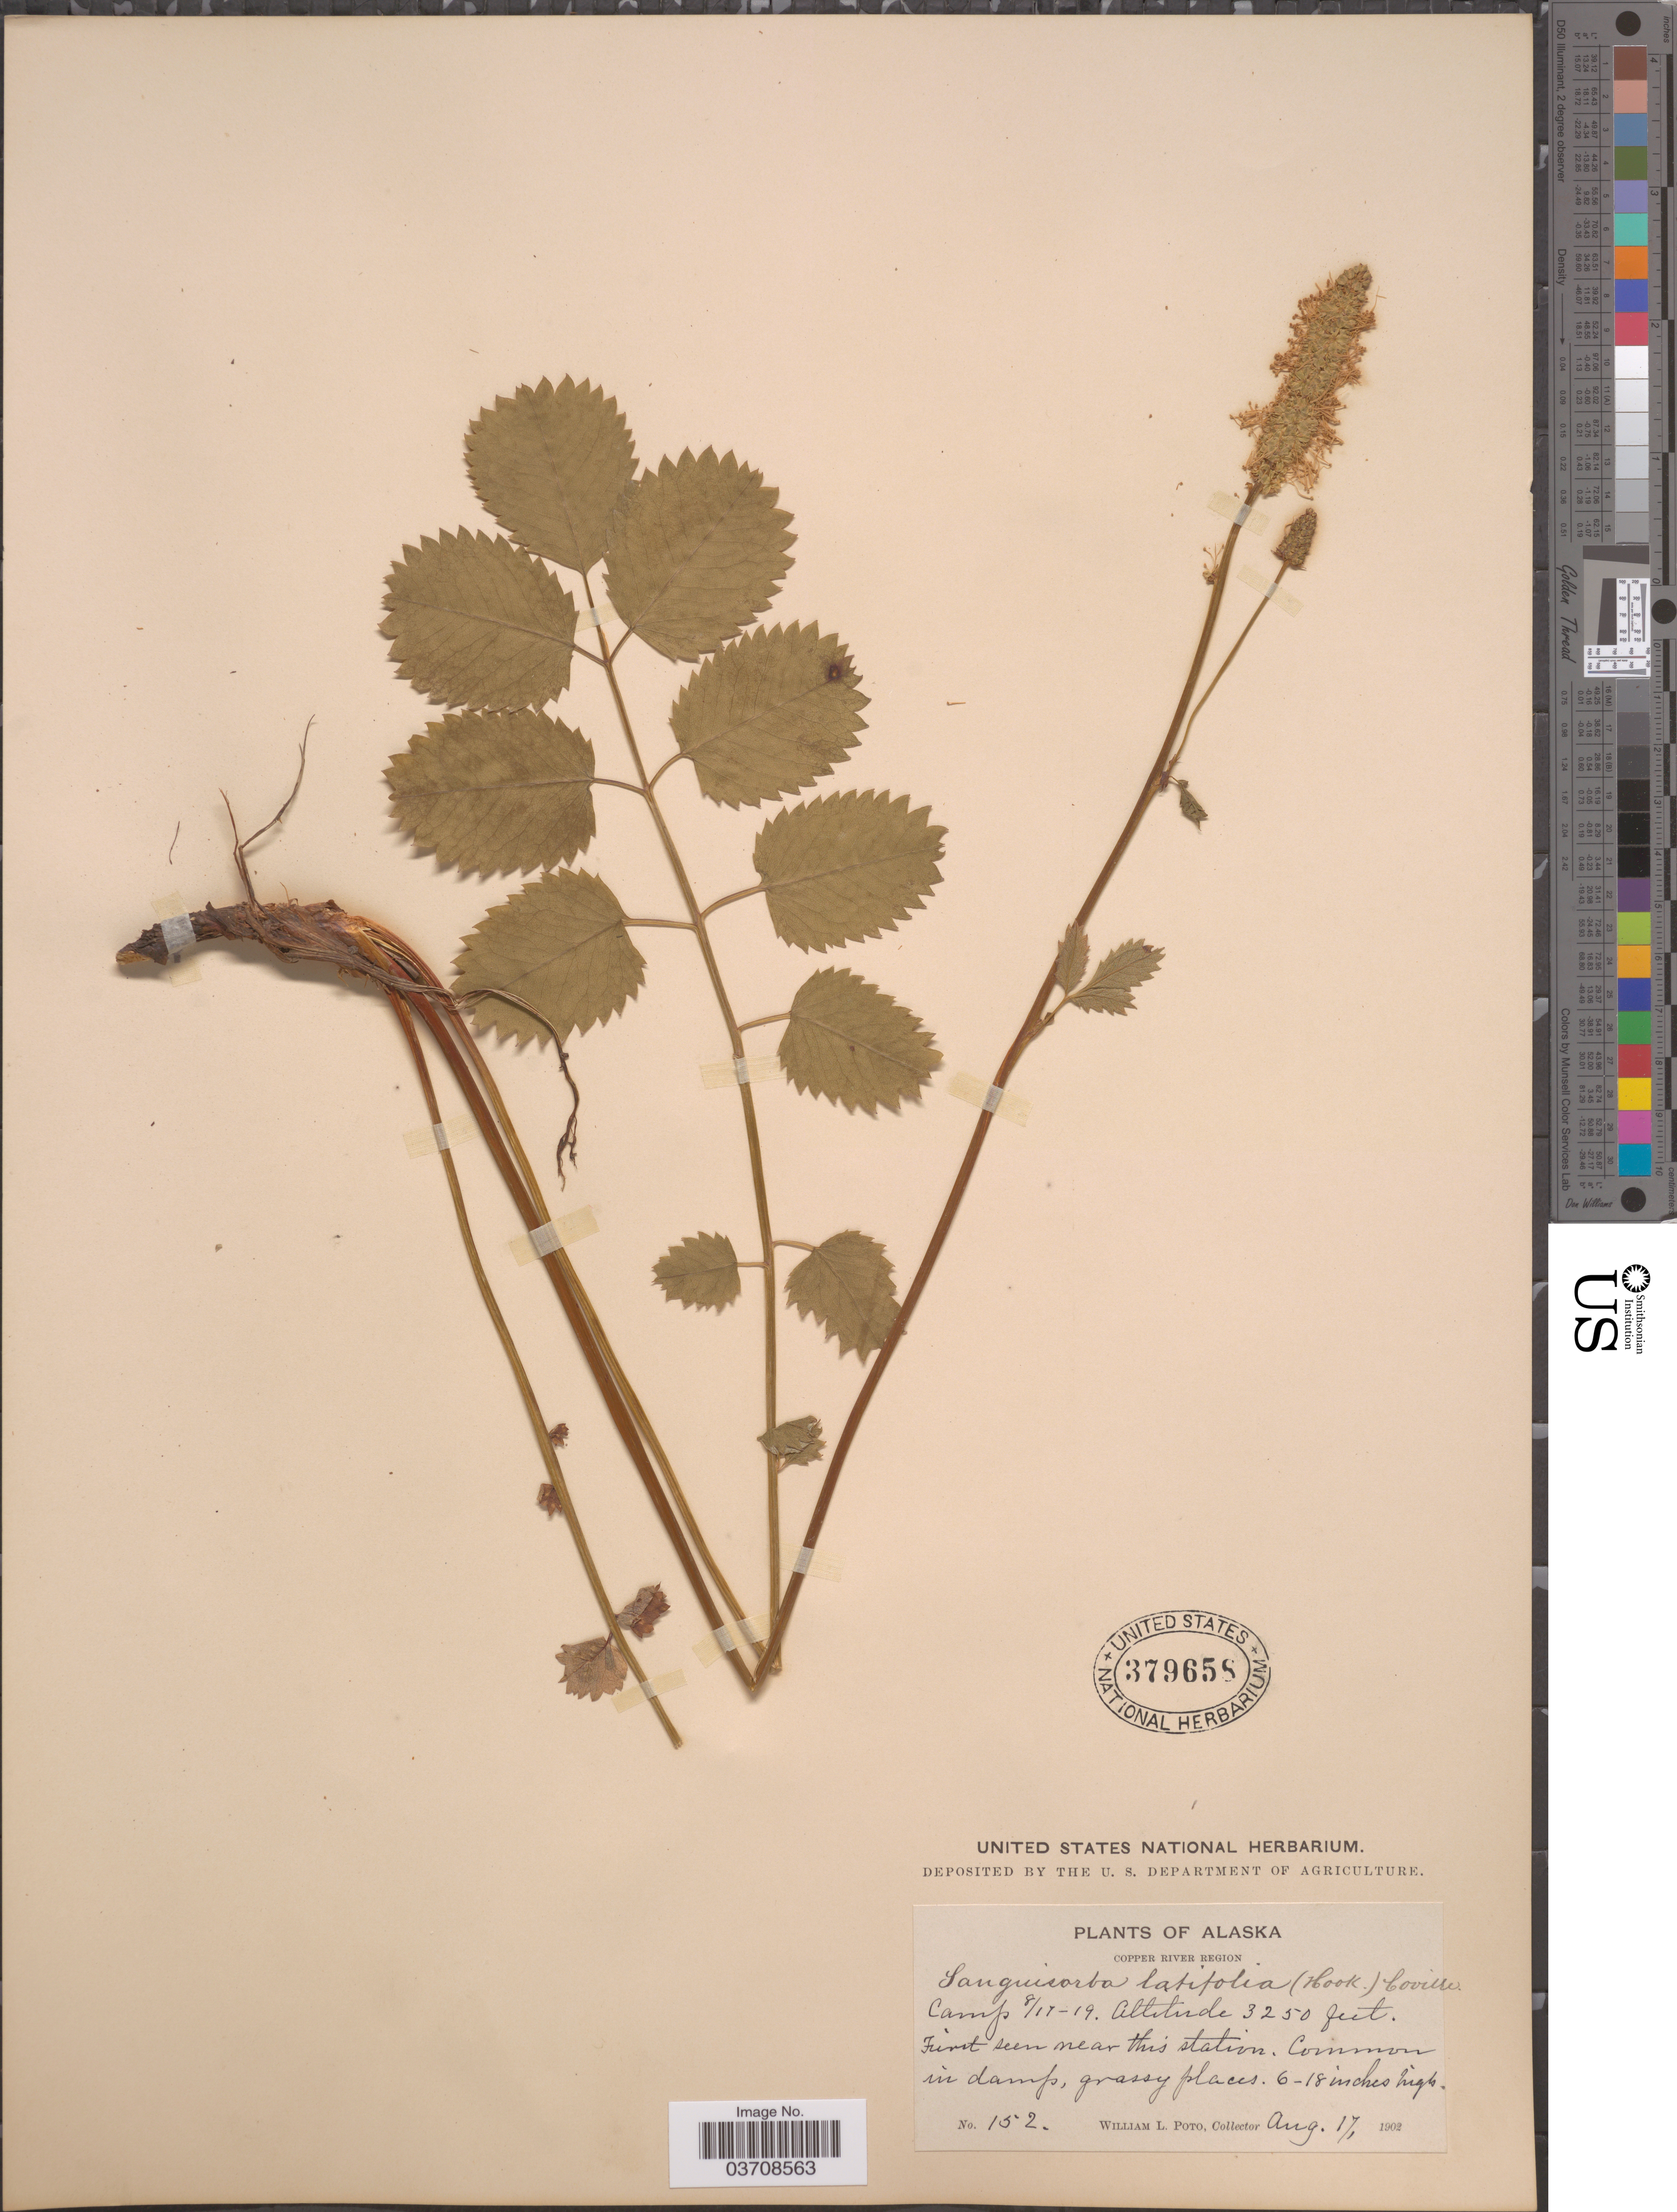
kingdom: Plantae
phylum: Tracheophyta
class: Magnoliopsida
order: Rosales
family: Rosaceae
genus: Sanguisorba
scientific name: Sanguisorba stipulata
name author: Raf.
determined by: Strong, Mark T., (BOT), Smithsonian Institution - National Museum of Natural History (UNITED STATES)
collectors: W. Poto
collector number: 152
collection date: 1902-08-17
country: United States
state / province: Alaska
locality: Copper River Region. Camp 8/17-19. First seen near this station.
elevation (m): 991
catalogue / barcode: US 379658